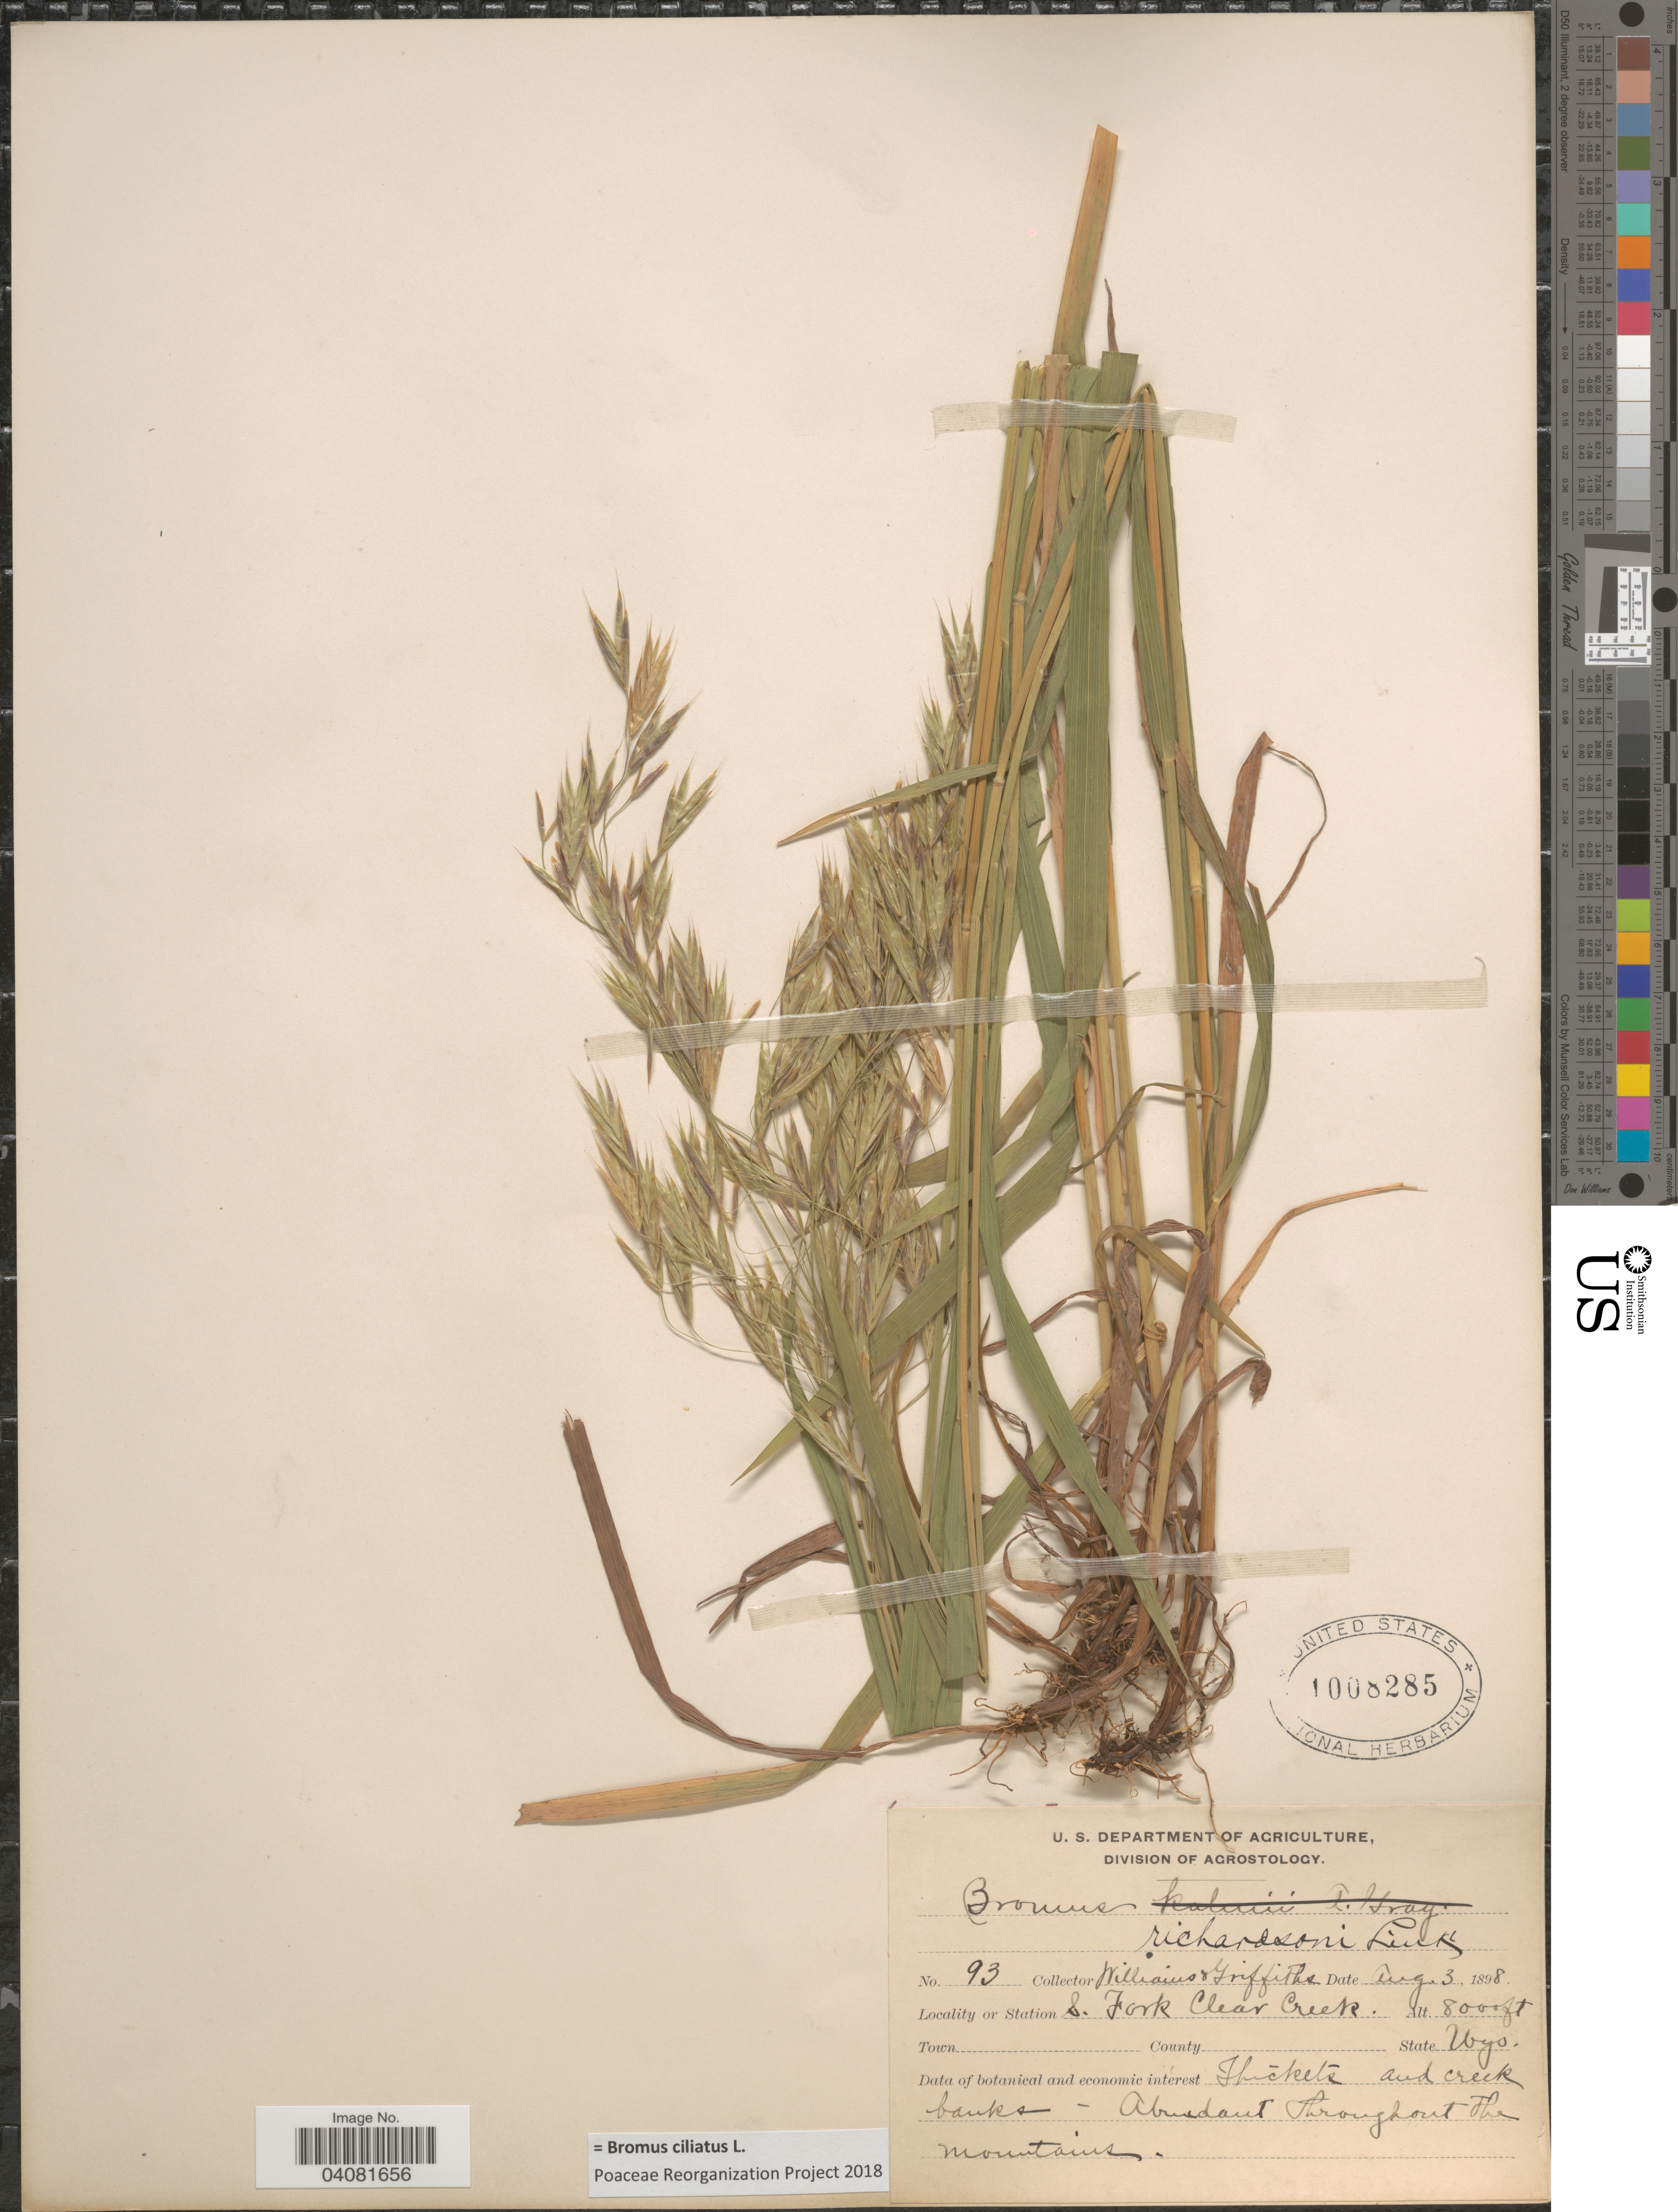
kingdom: Plantae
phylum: Tracheophyta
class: Liliopsida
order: Poales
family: Poaceae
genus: Bromus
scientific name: Bromus ciliatus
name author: L.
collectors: -- Williams & -- Griffiths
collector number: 93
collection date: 1898-08-03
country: United States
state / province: Wyoming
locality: S. Fork Clear Creek.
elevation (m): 2438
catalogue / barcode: US 1008285